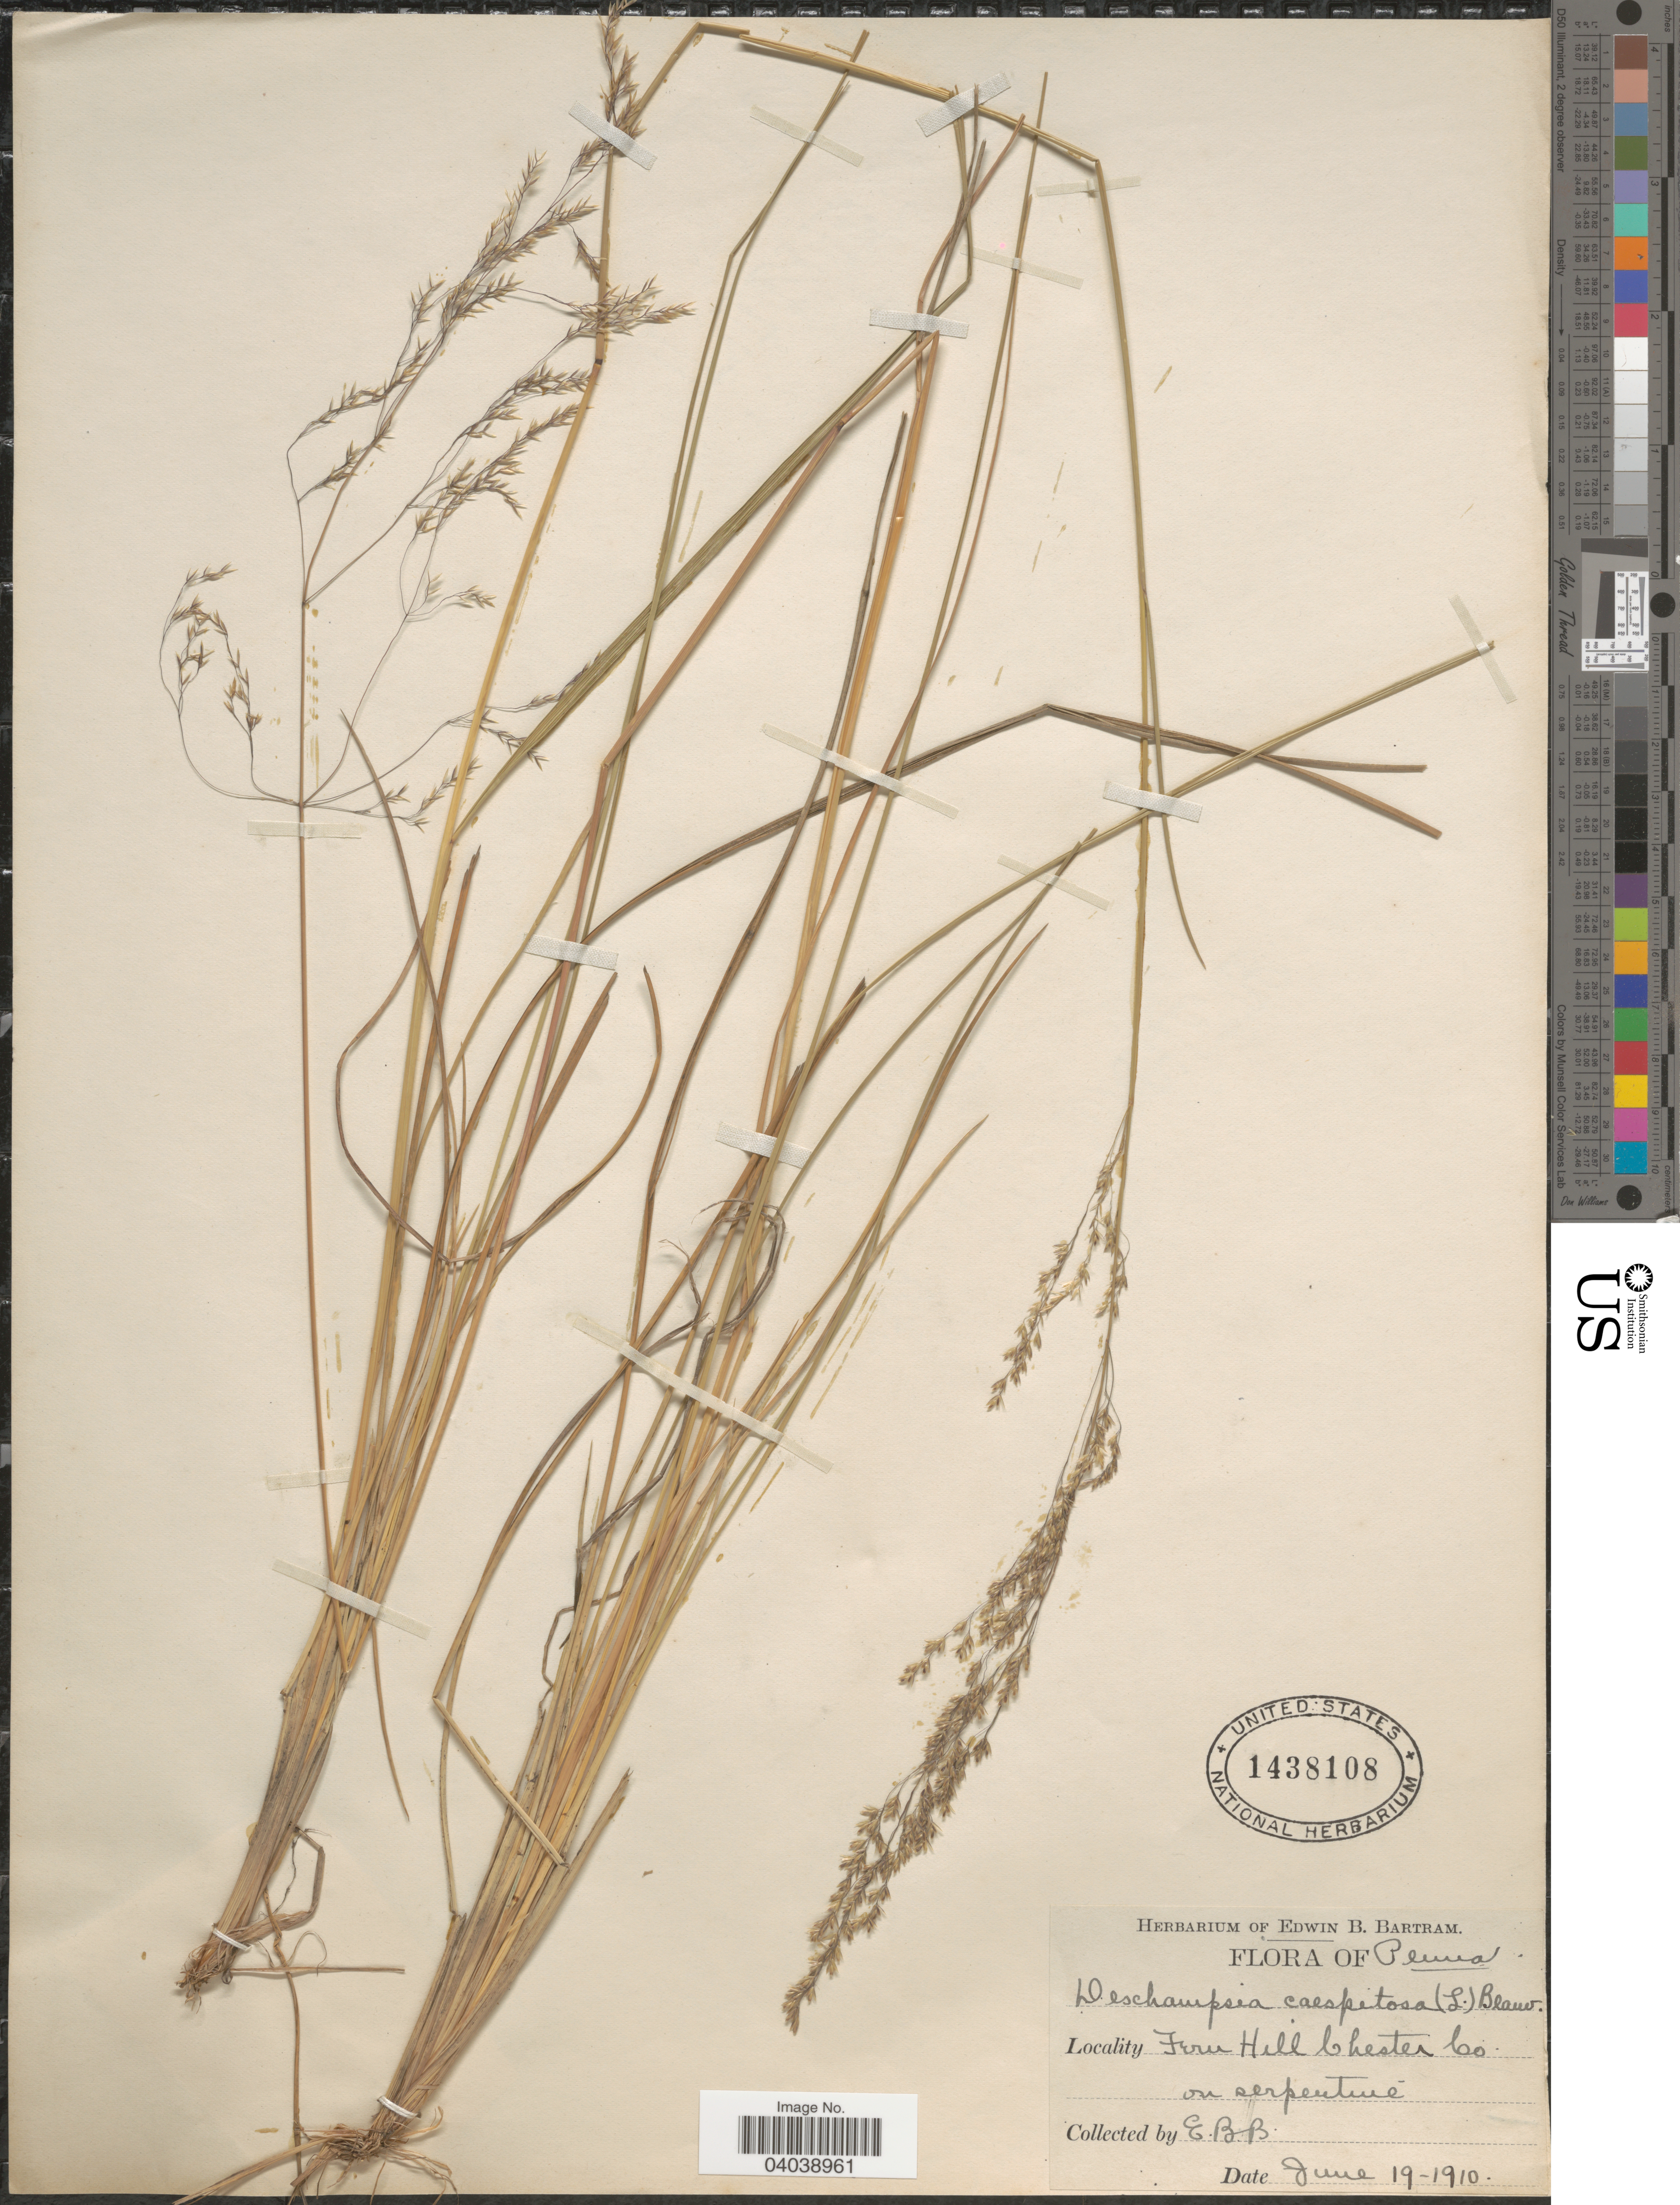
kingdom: Plantae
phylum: Tracheophyta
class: Liliopsida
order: Poales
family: Poaceae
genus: Deschampsia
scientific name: Deschampsia cespitosa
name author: (L.) P. Beauv.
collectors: E. B. Bartram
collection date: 1910-06-19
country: United States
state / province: Pennsylvania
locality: Fern Hill Chester Co. on serpentine.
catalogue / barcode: US 1438108